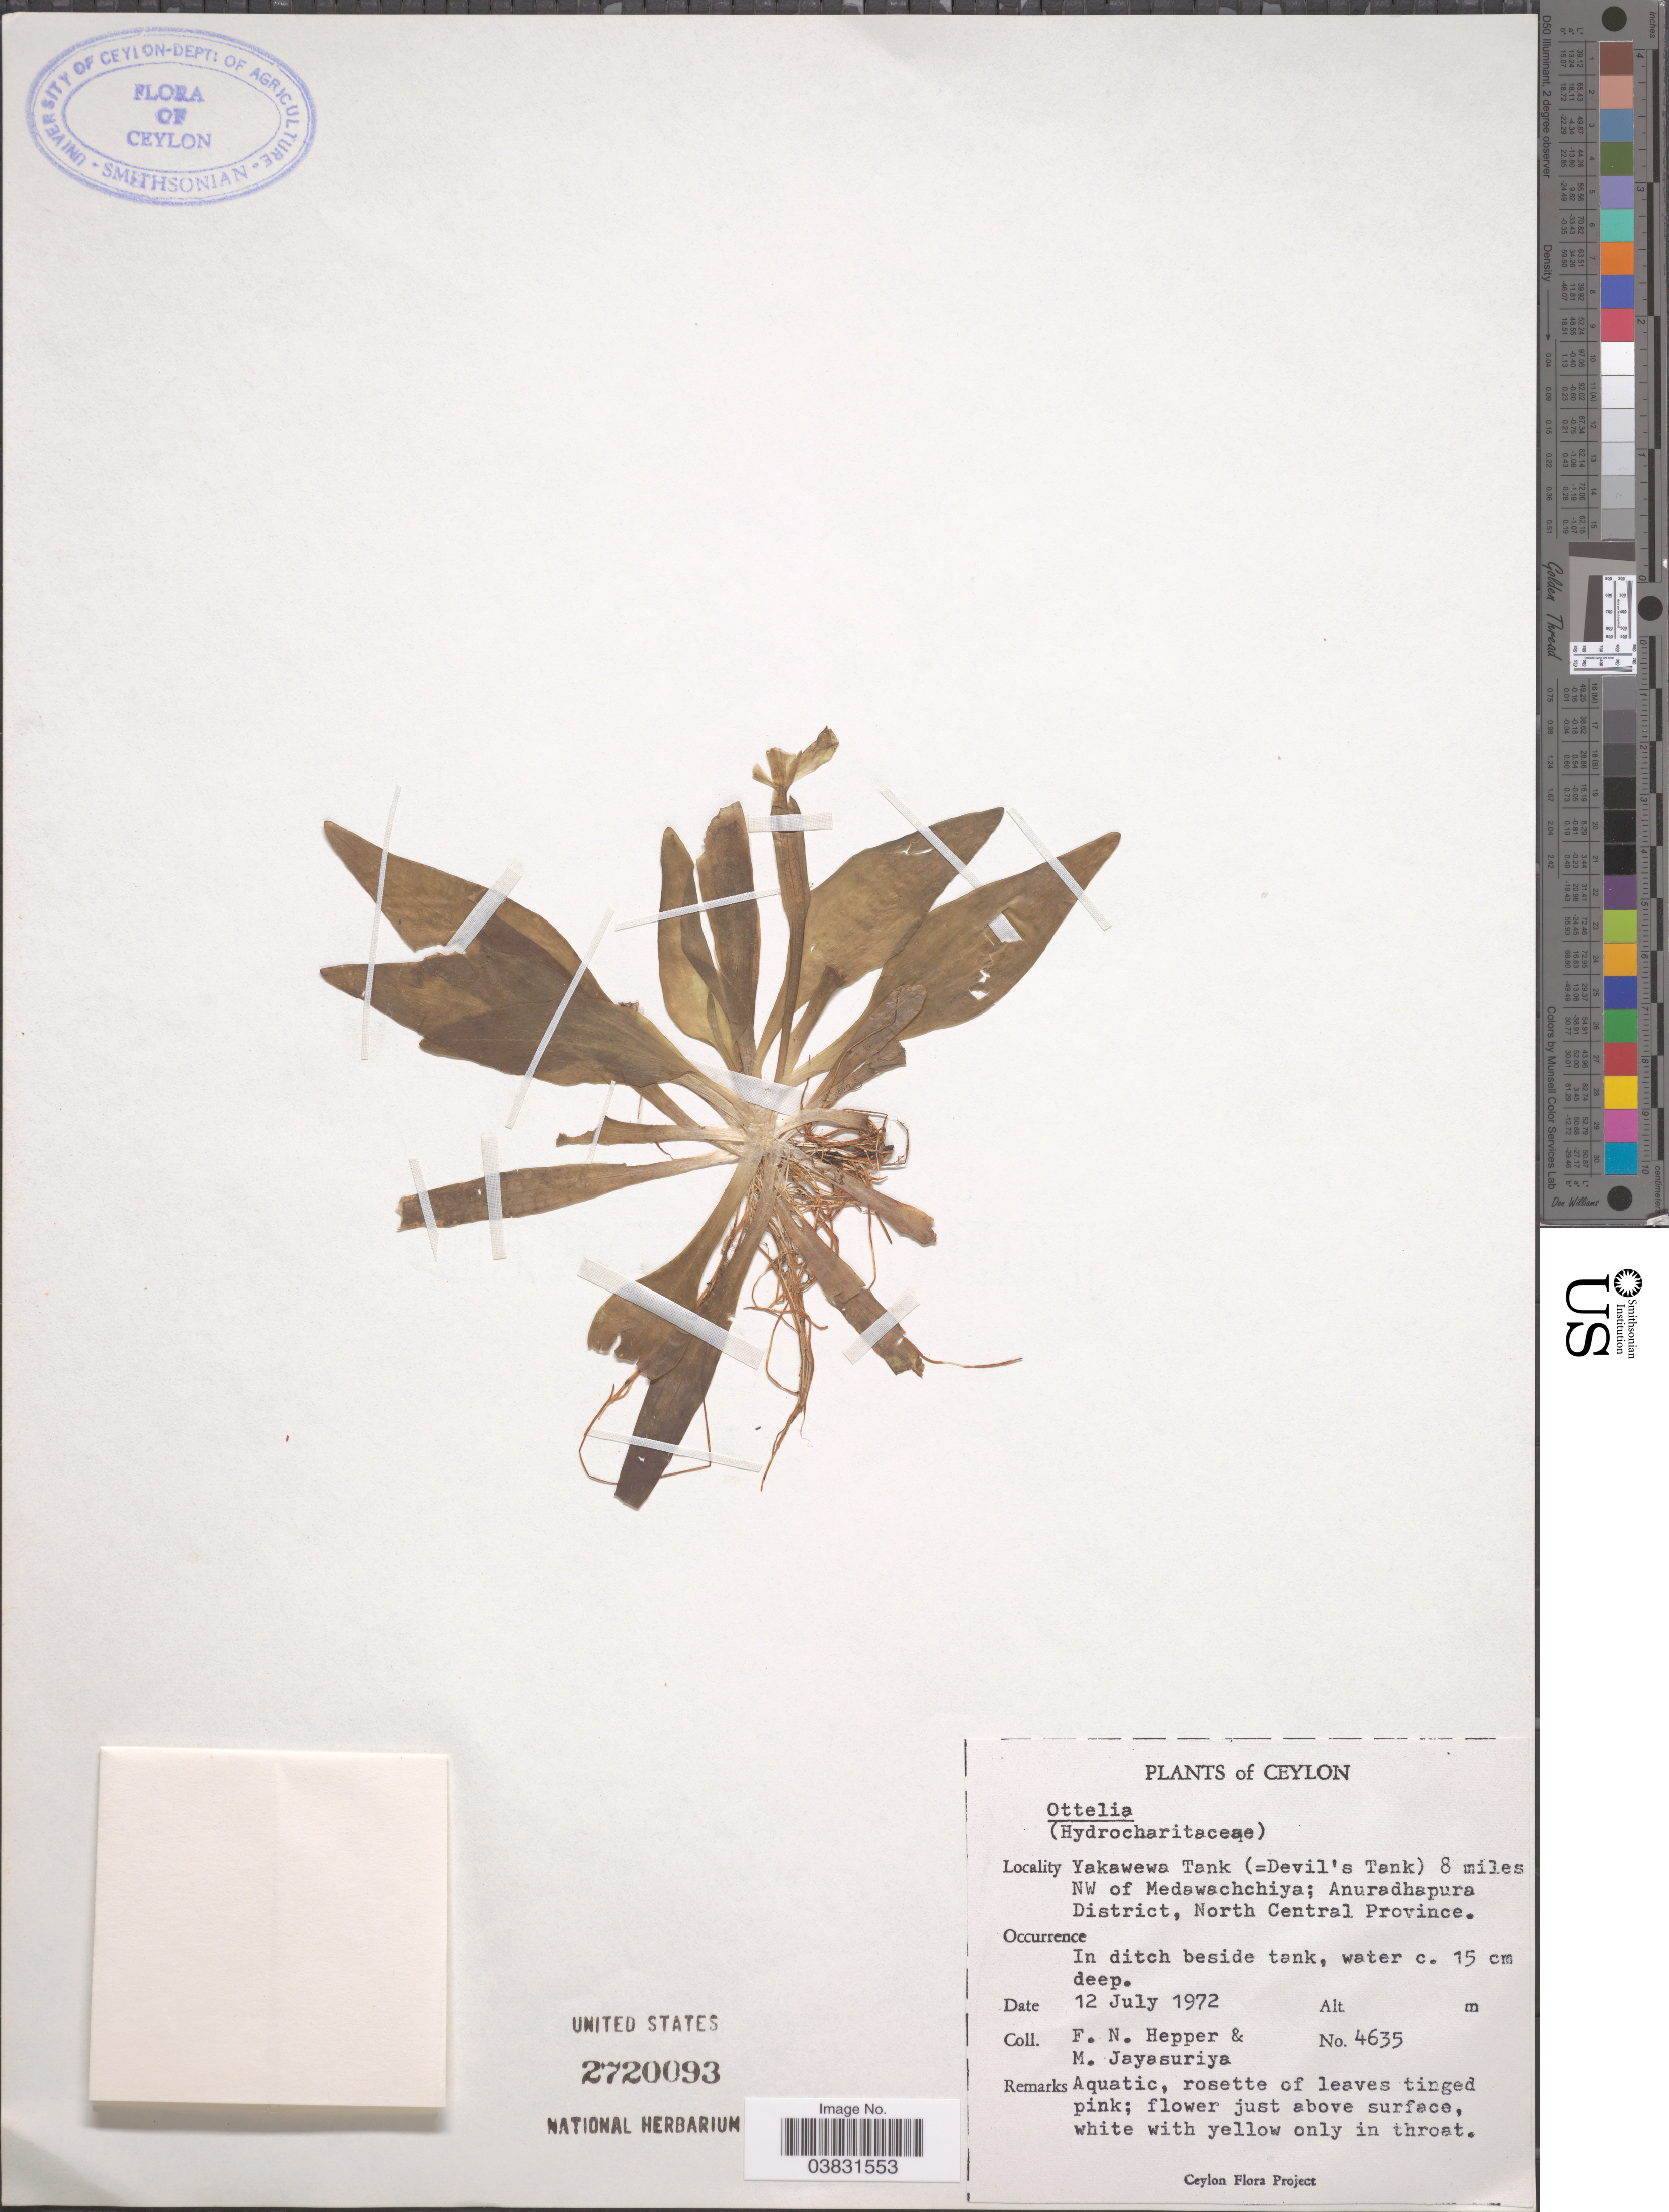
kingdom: Plantae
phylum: Tracheophyta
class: Liliopsida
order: Alismatales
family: Hydrocharitaceae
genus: Ottelia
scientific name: Ottelia sp.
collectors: F. Hepper & M. Jayasuriya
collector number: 4635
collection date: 1972-07-12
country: Sri Lanka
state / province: North Central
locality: Ceylon. Yakawewa Tank (=Devil's Tank) 8 miles NW of Medawachchiya; Anuradhapura District.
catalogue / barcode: US 2720093